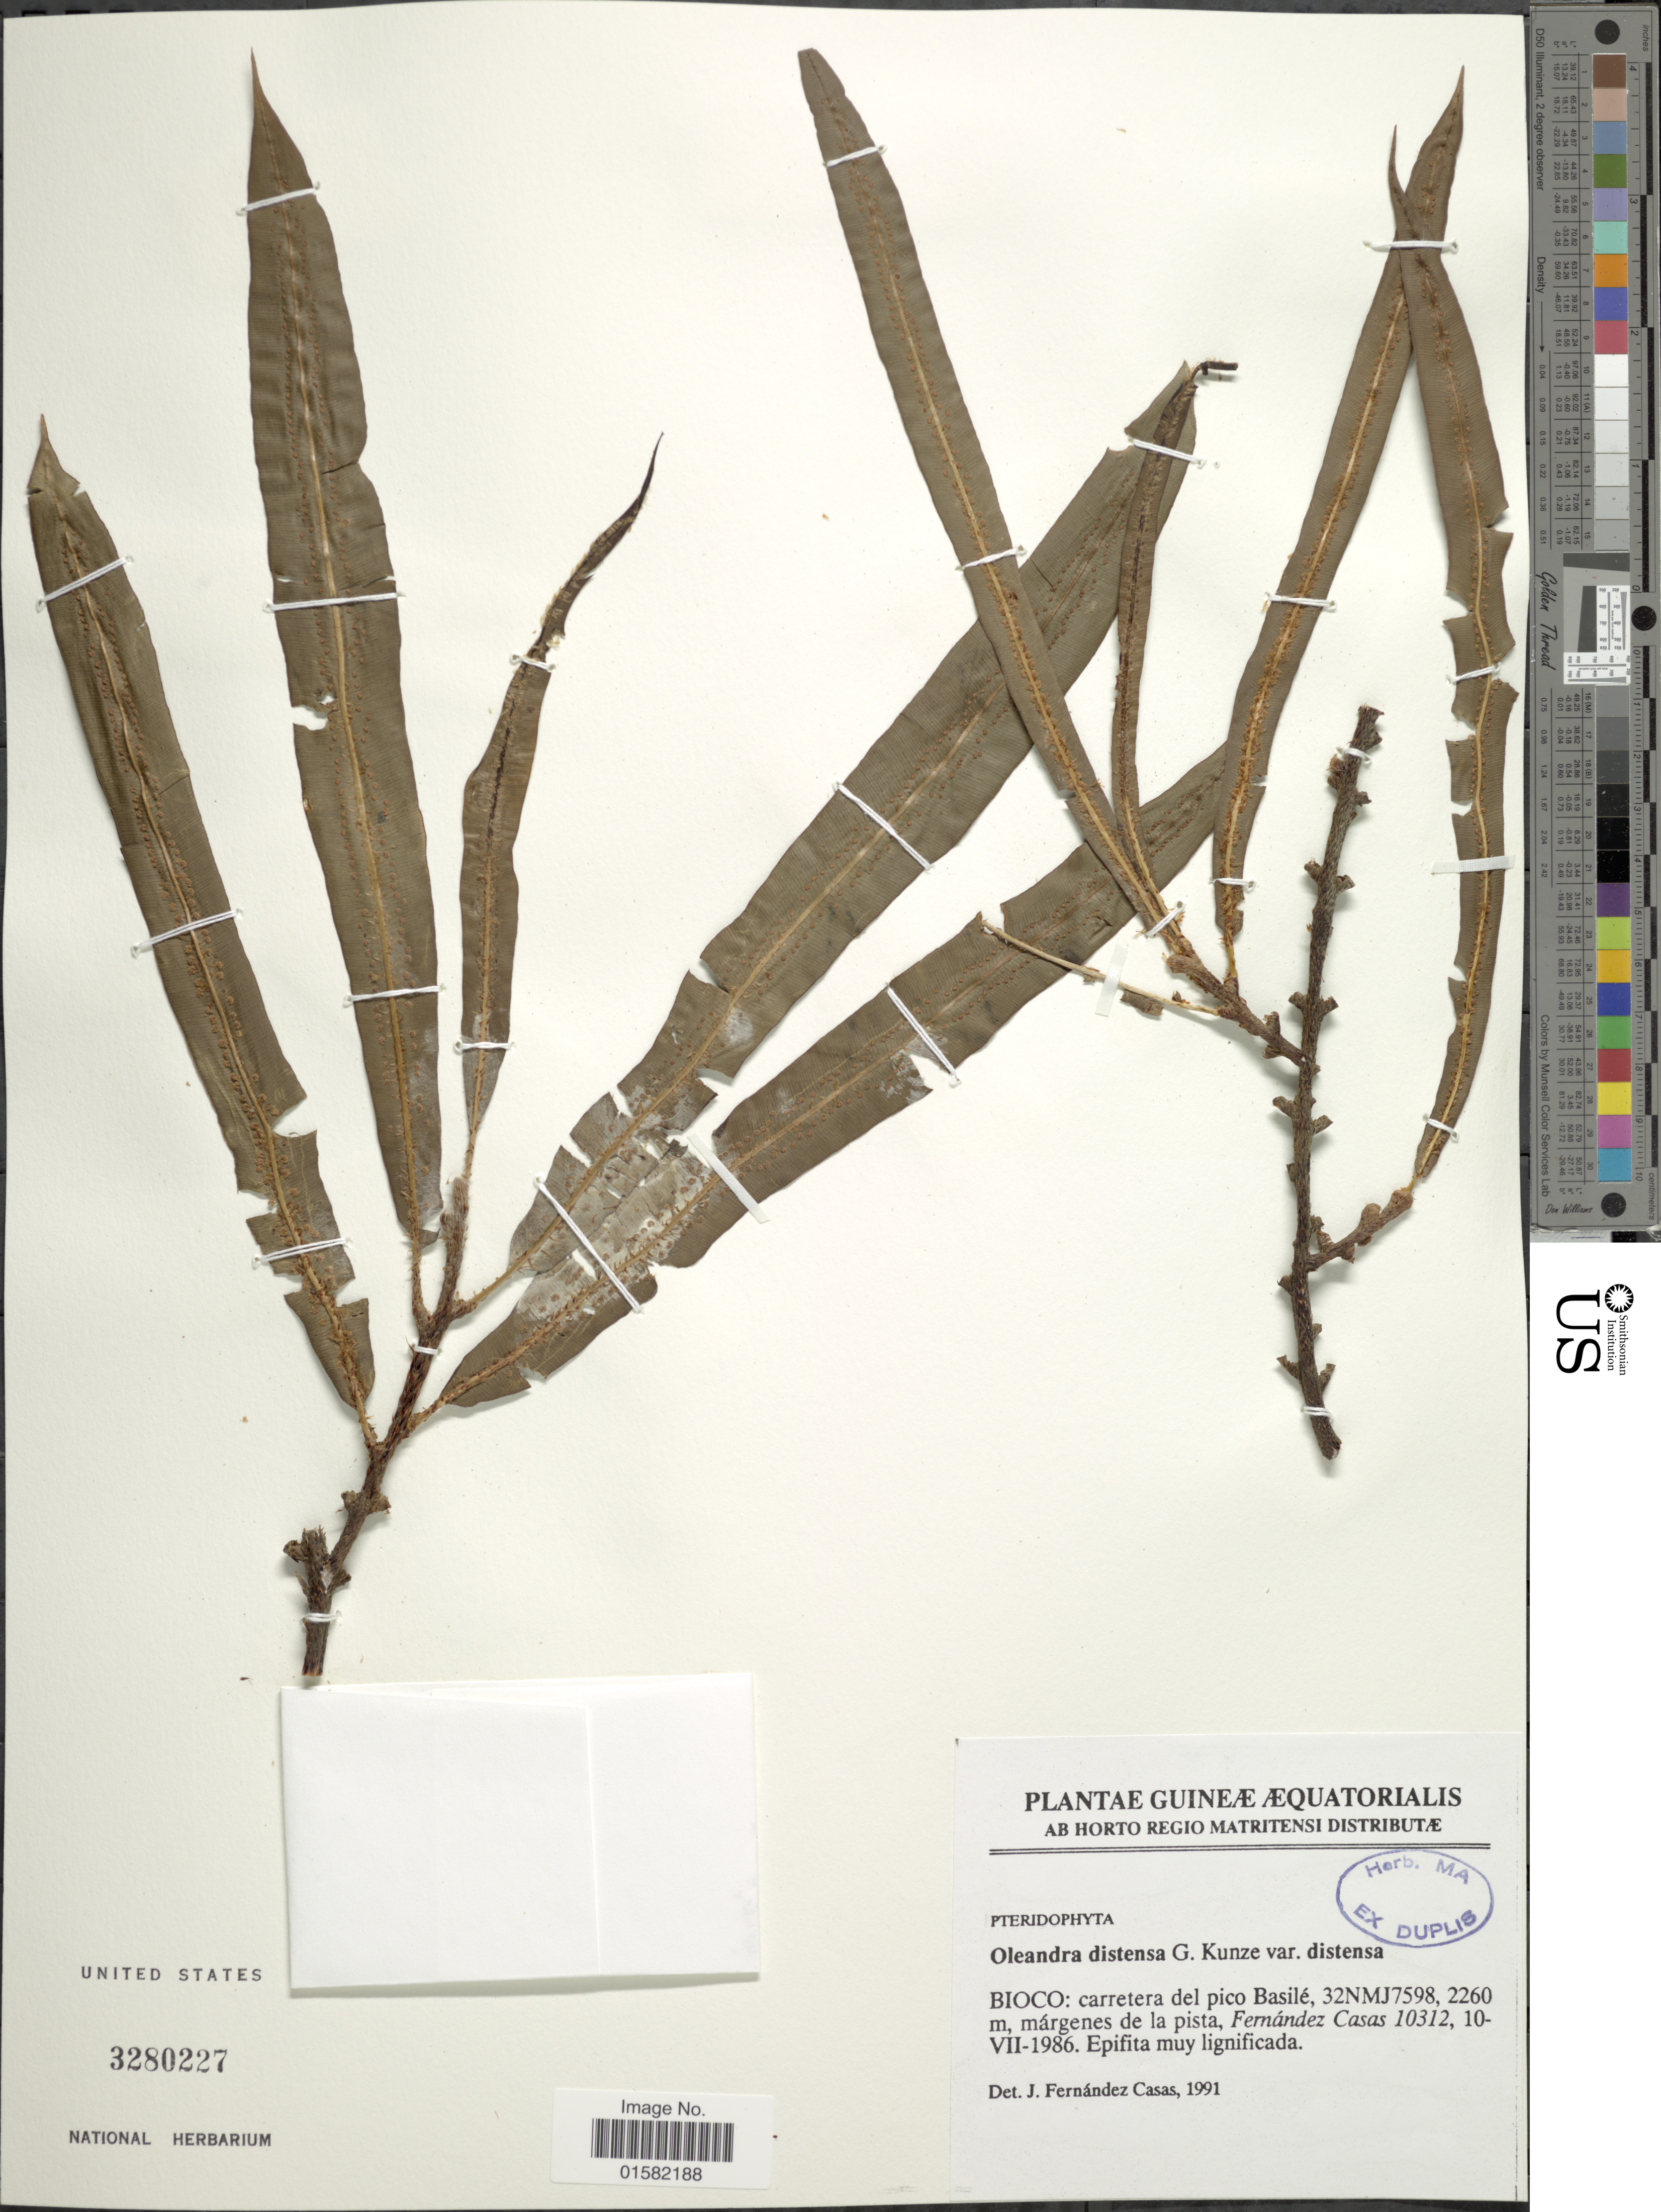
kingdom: Plantae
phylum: Tracheophyta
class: Polypodiopsida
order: Polypodiales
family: Oleandraceae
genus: Oleandra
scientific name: Oleandra articulata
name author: (Sw.) C. Presl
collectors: F. Casas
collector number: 10312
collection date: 1986-07-10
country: Equatorial Guinea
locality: Guineæ æquatorialis, Bioco: carretera del pico Basilé, 32NMJ7598, márgenes de la pista.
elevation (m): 2260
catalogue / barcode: US 3280227